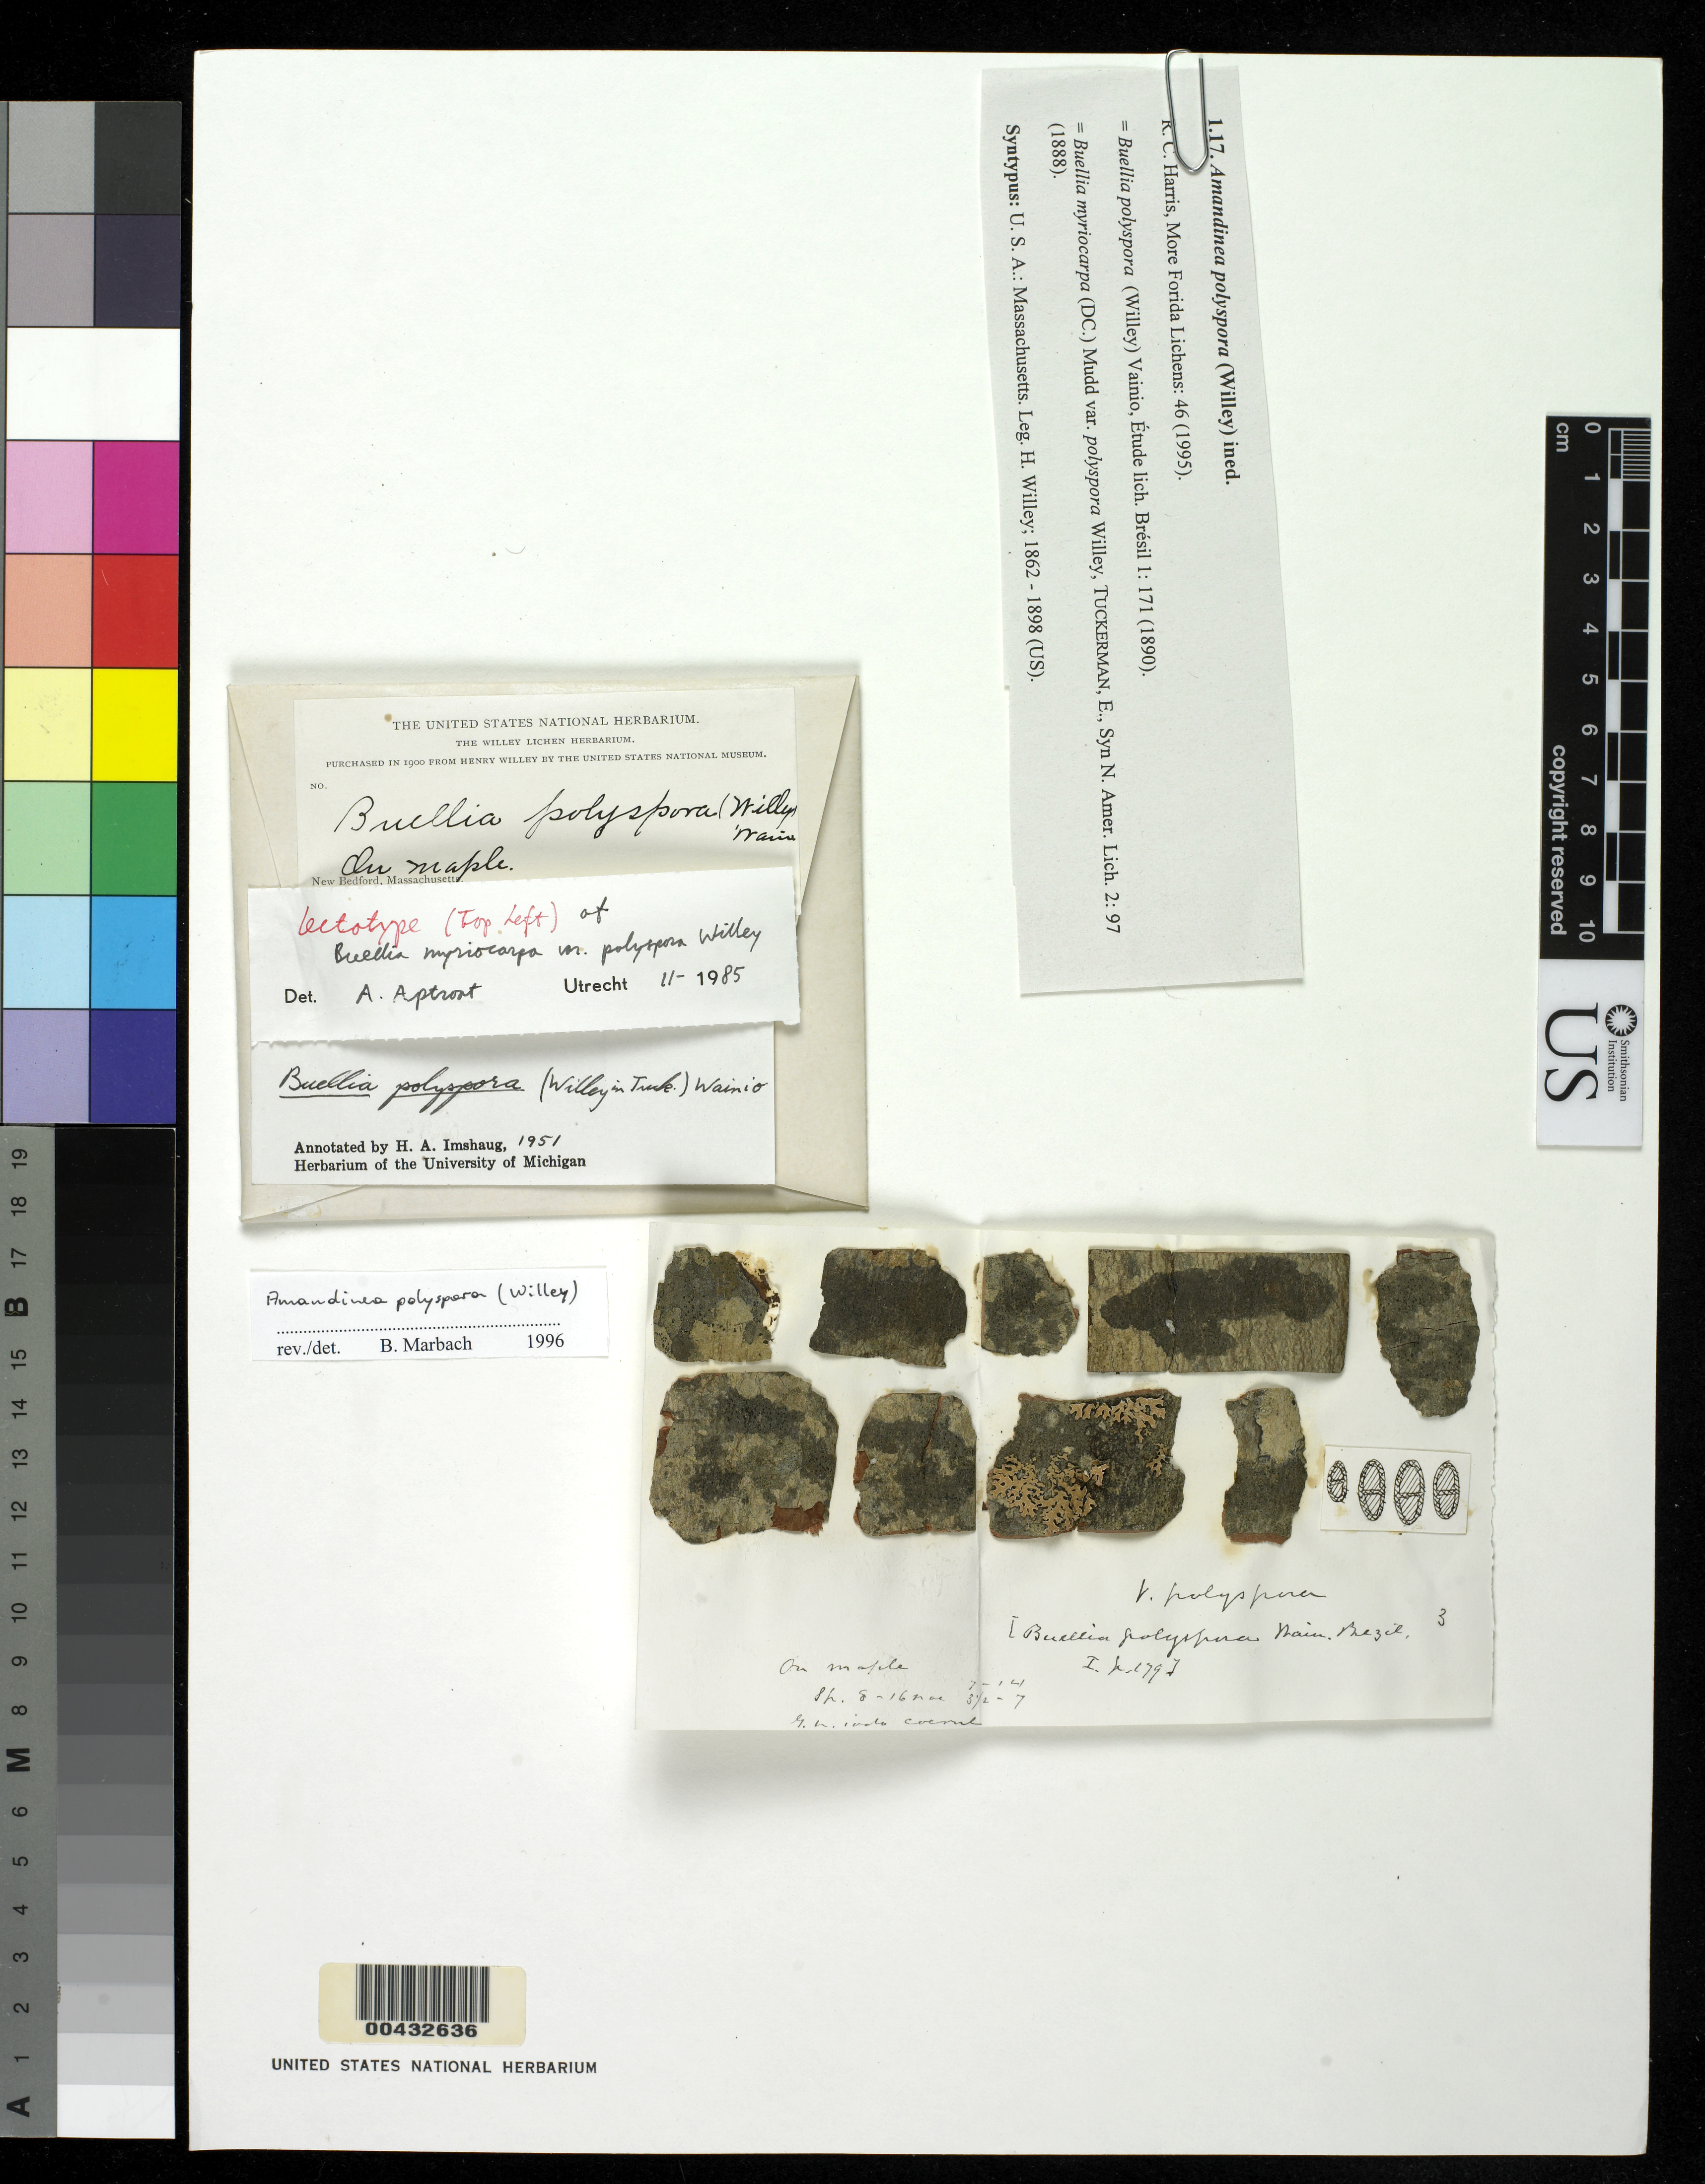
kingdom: Fungi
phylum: Ascomycota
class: Lecanoromycetes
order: Caliciales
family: Caliciaceae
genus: Buellia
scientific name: Buellia myriocarpa var. polyspora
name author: Willey in Tuck.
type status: Isosyntype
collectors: H. Willey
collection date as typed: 1862 to -- --- 1898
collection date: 1862/1898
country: United States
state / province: Massachusetts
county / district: Bristol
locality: New Bedford.